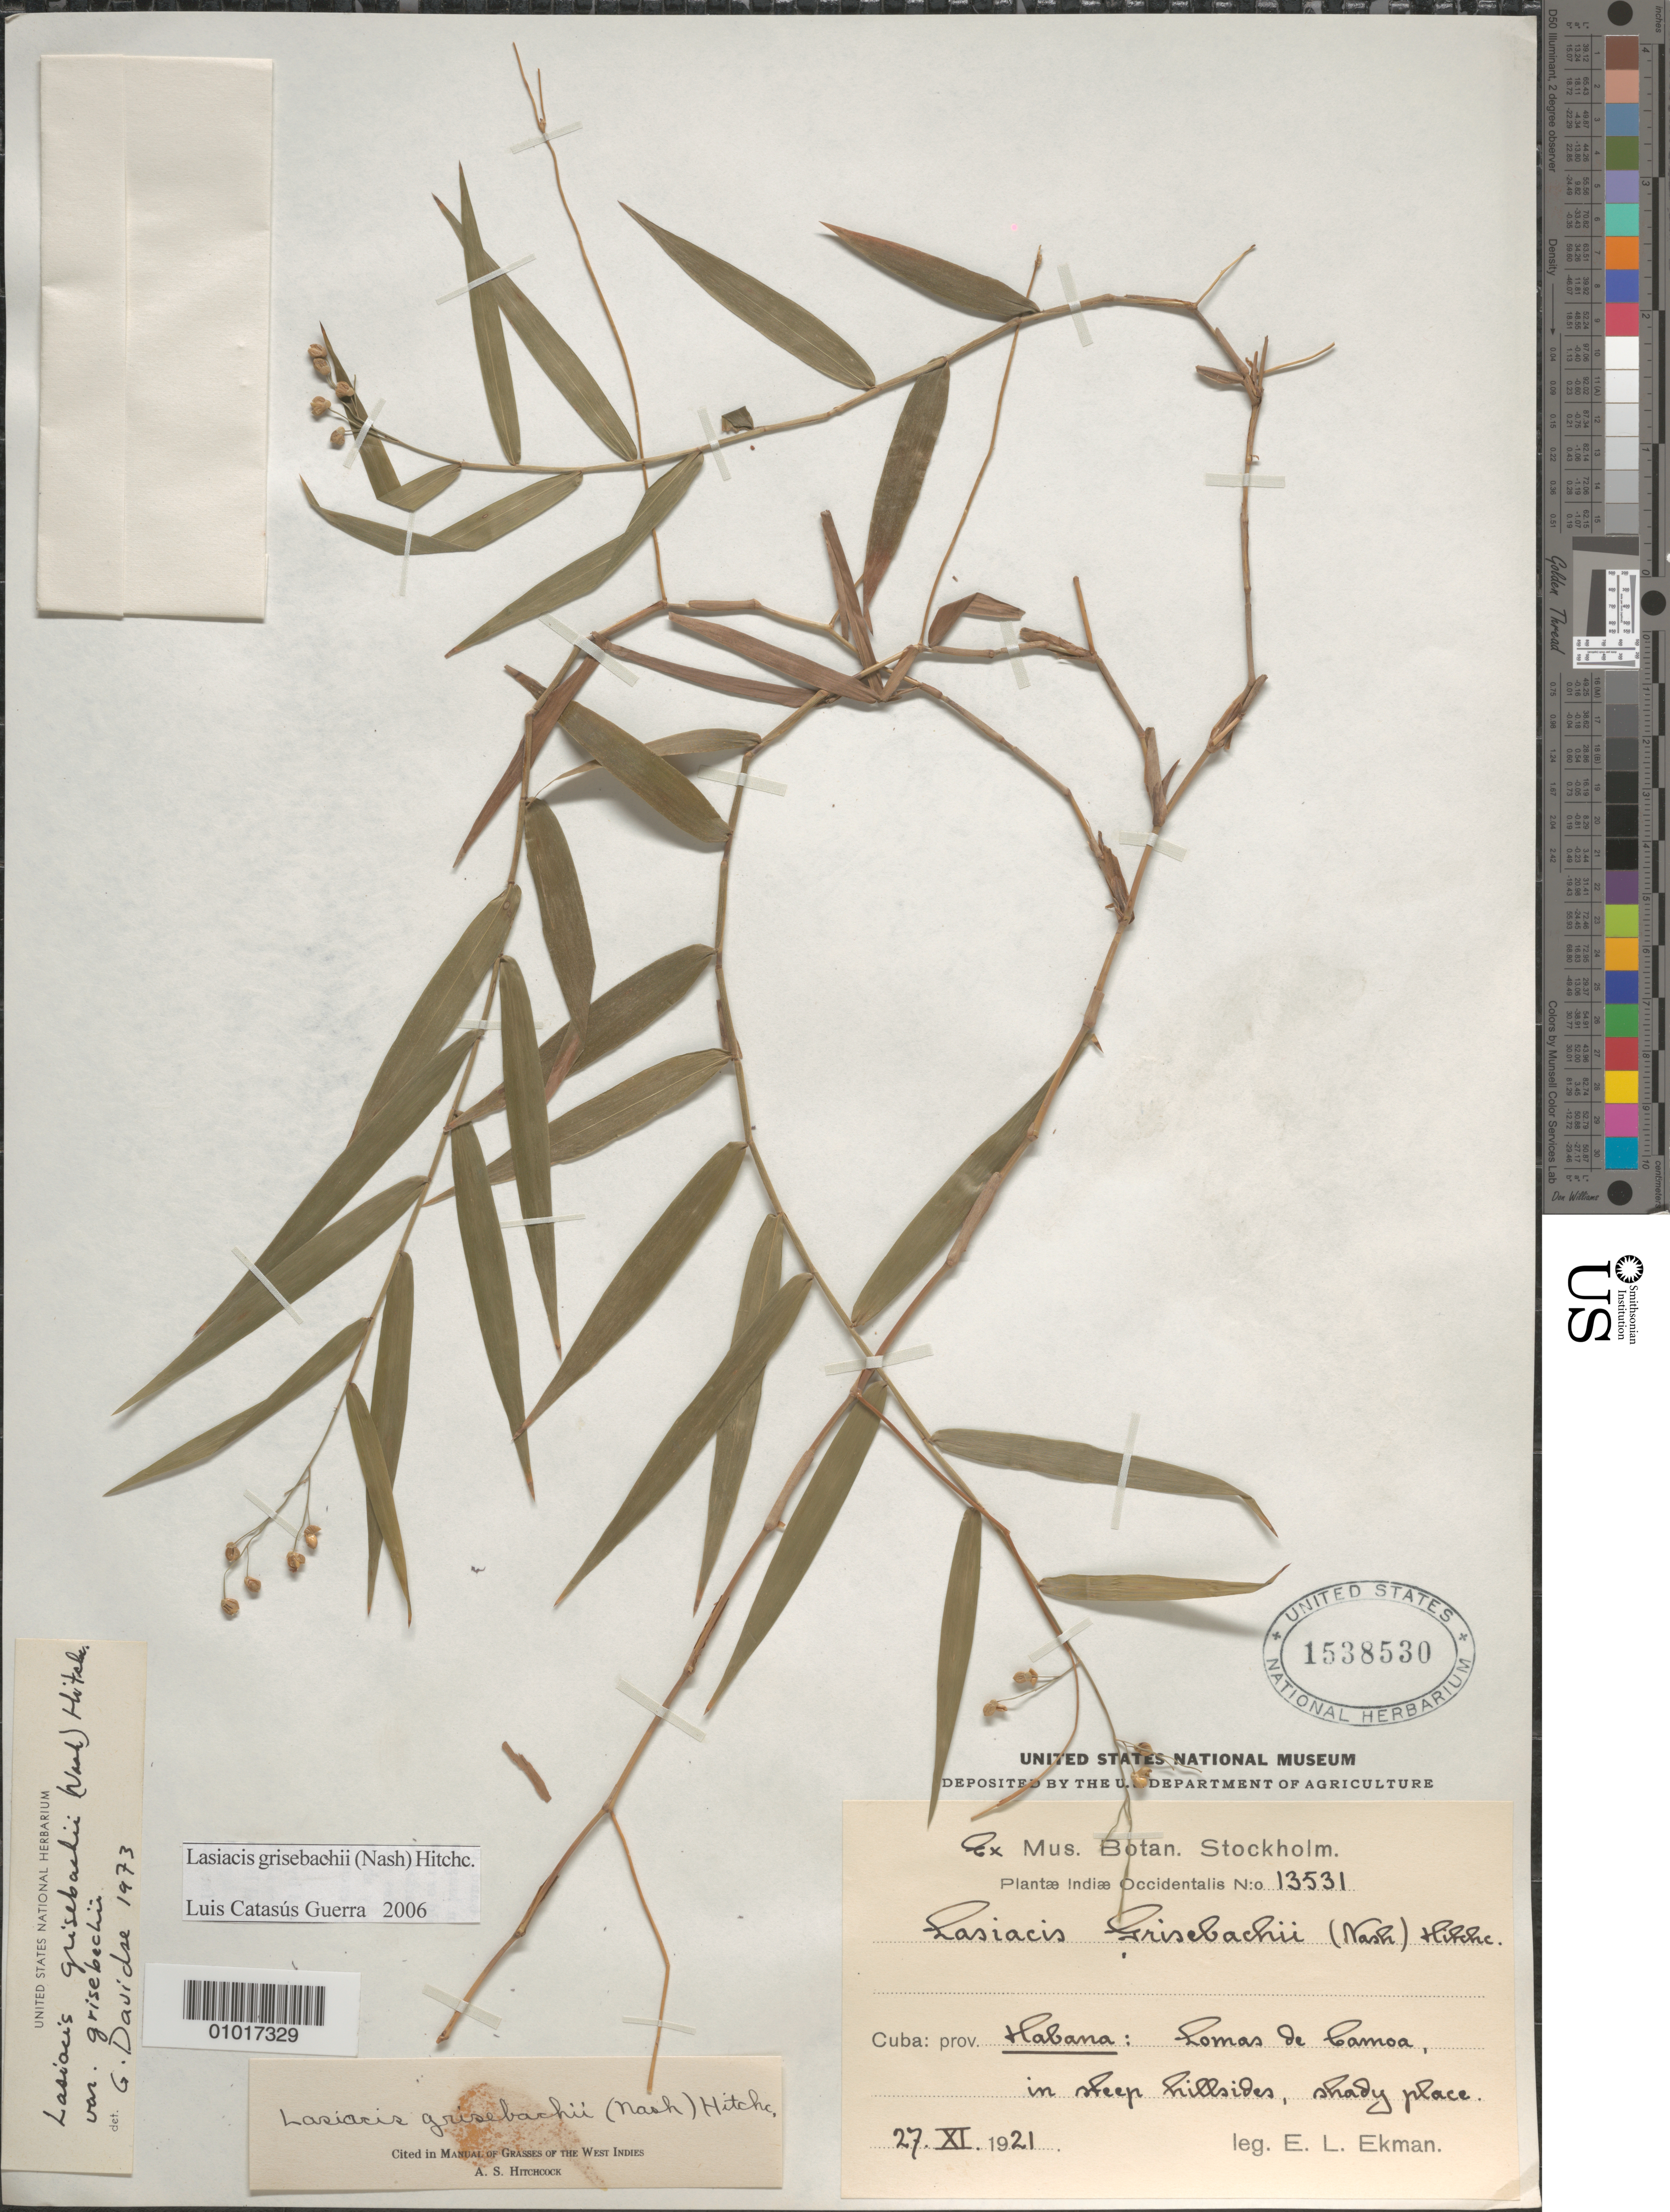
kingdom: Plantae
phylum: Tracheophyta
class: Liliopsida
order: Poales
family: Poaceae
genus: Lasiacis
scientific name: Lasiacis grisebachii var. grisebachii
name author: (Nash) Hitchc.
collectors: E. L. Ekman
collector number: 13531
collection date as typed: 27 Nov 1921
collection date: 1921-11-27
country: Cuba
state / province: La Habana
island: Cuba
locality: Lomas de Camoa, in steep hillsides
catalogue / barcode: US 1538530